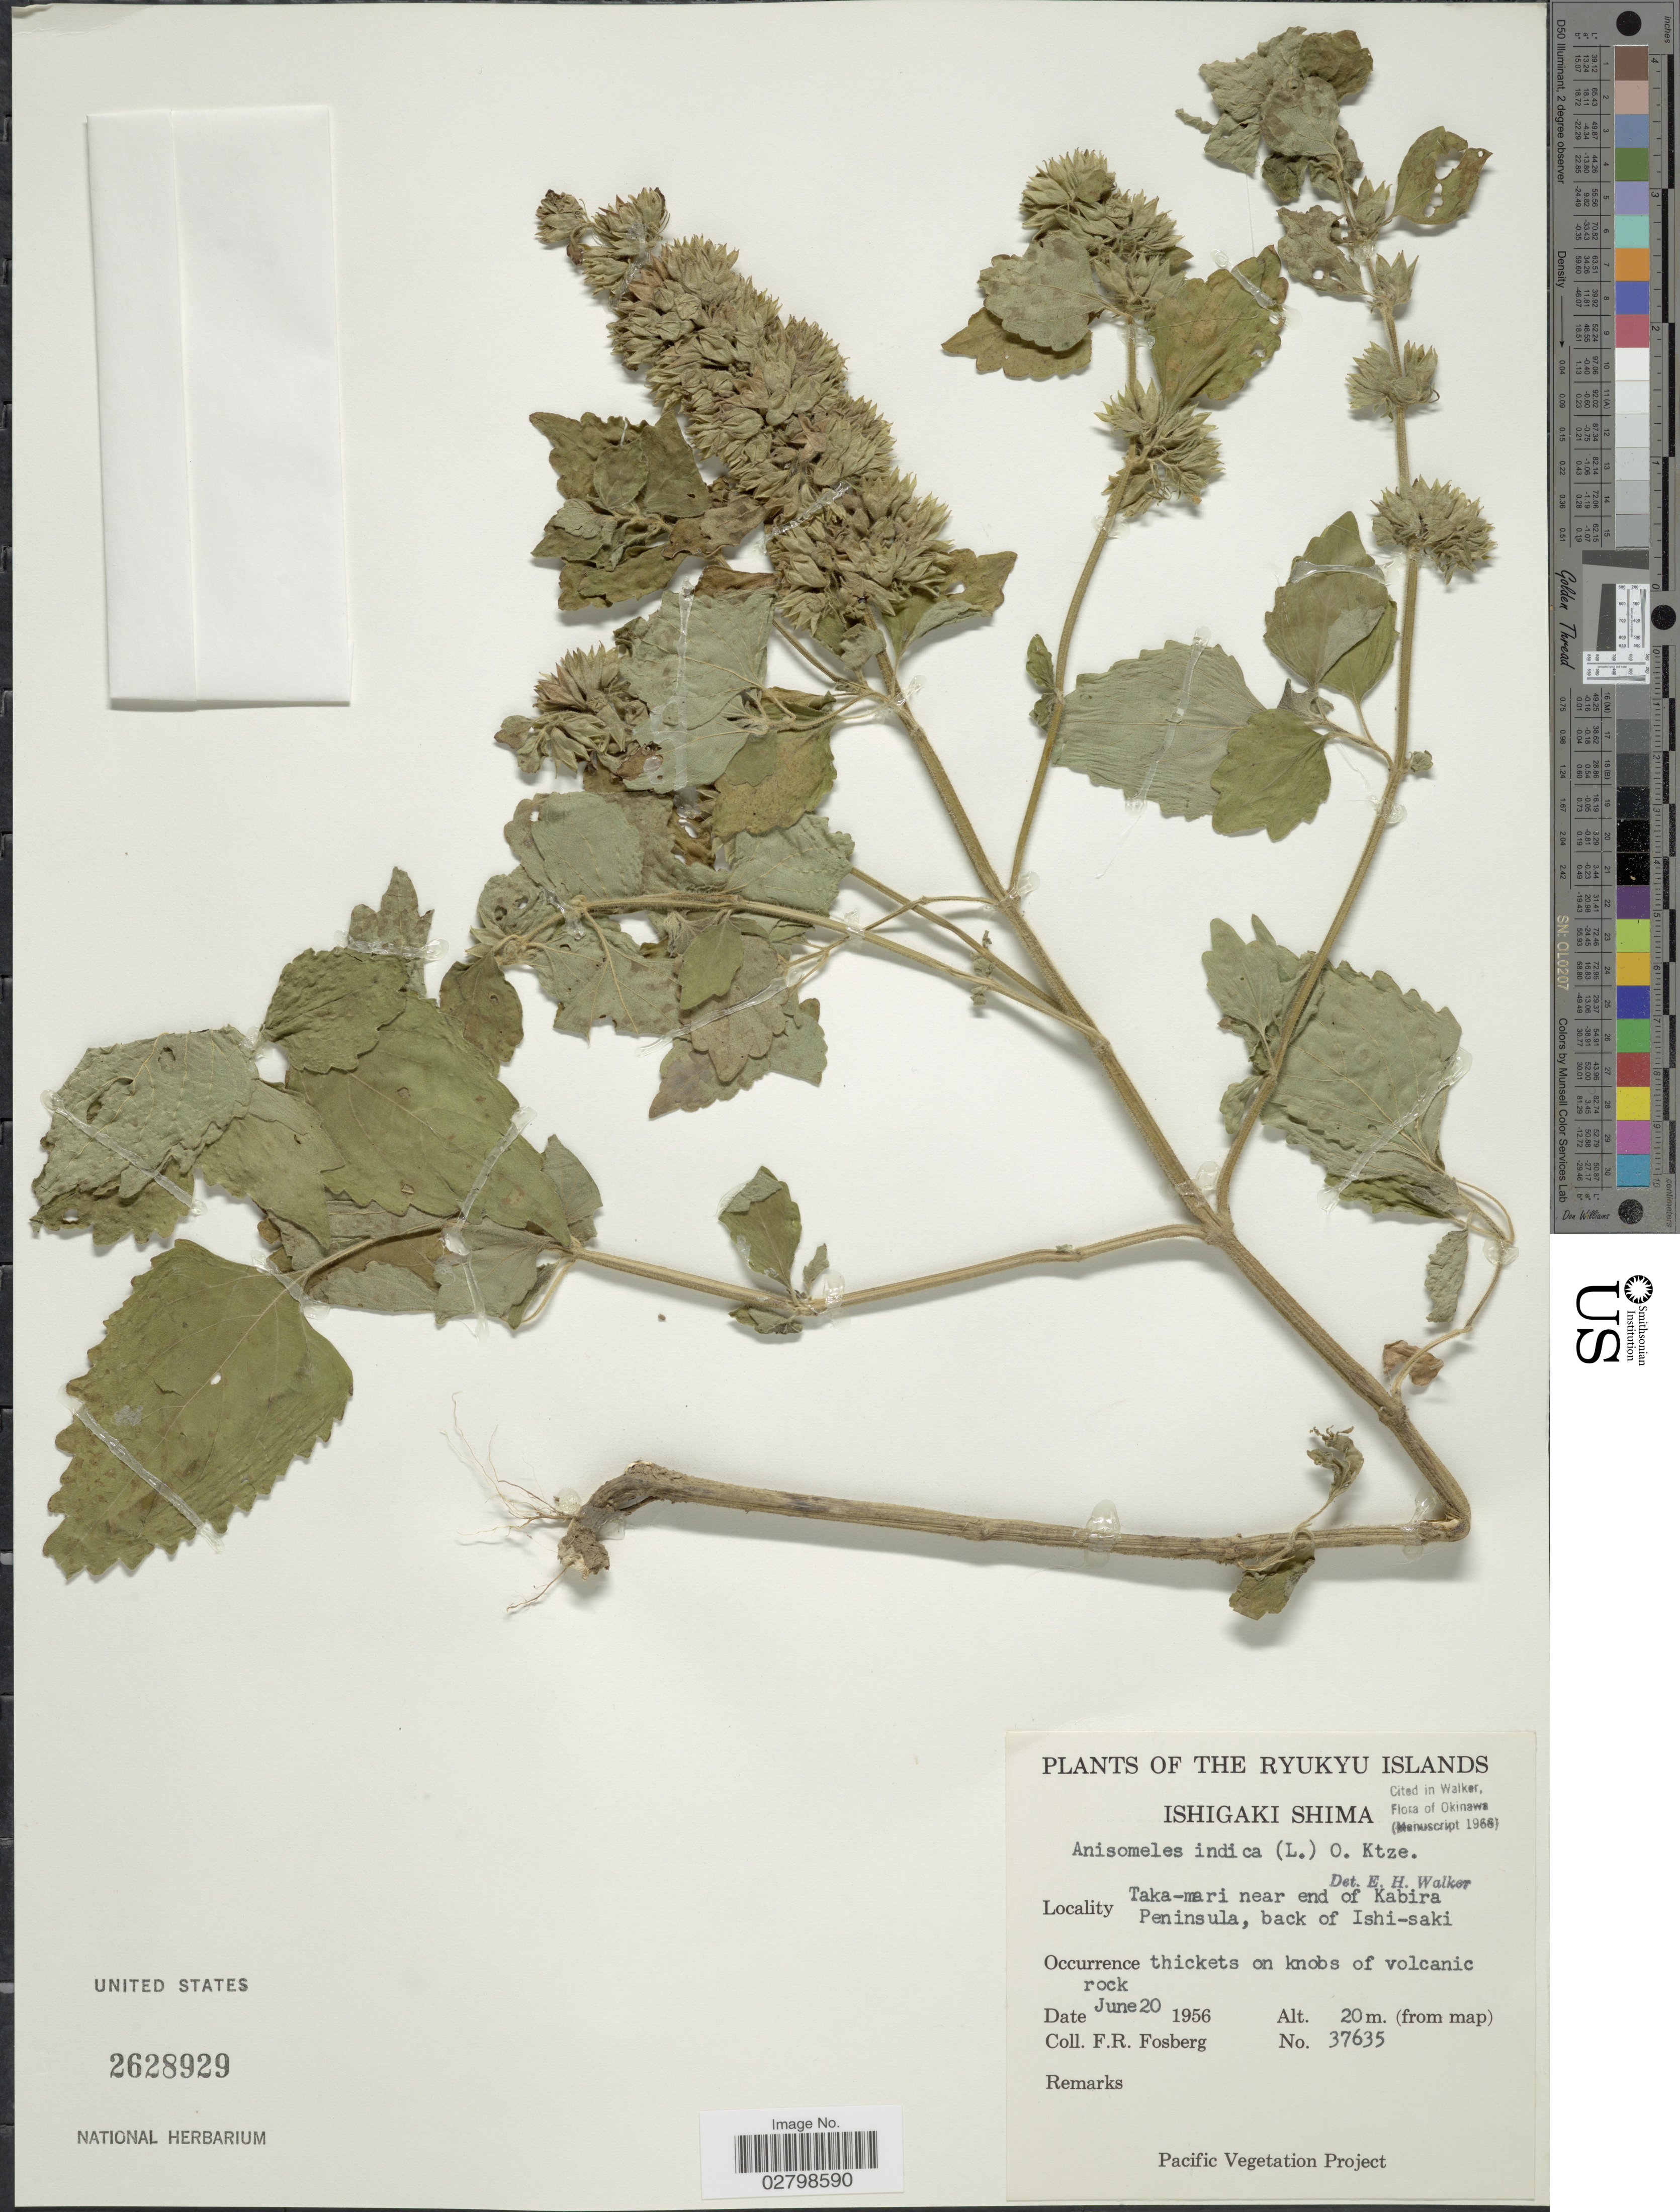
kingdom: Plantae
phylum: Tracheophyta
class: Magnoliopsida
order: Lamiales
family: Lamiaceae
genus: Anisomeles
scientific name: Anisomeles indica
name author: (L.) Kuntze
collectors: F. R. Fosberg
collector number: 37635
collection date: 1956-06-20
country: Japan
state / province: Okinawa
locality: The Ryukyu Islands. Ishigaki Shima. Taka-mari near end of Kabira Peninsula, back of Ishi-saki.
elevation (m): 20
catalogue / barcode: US 2628929